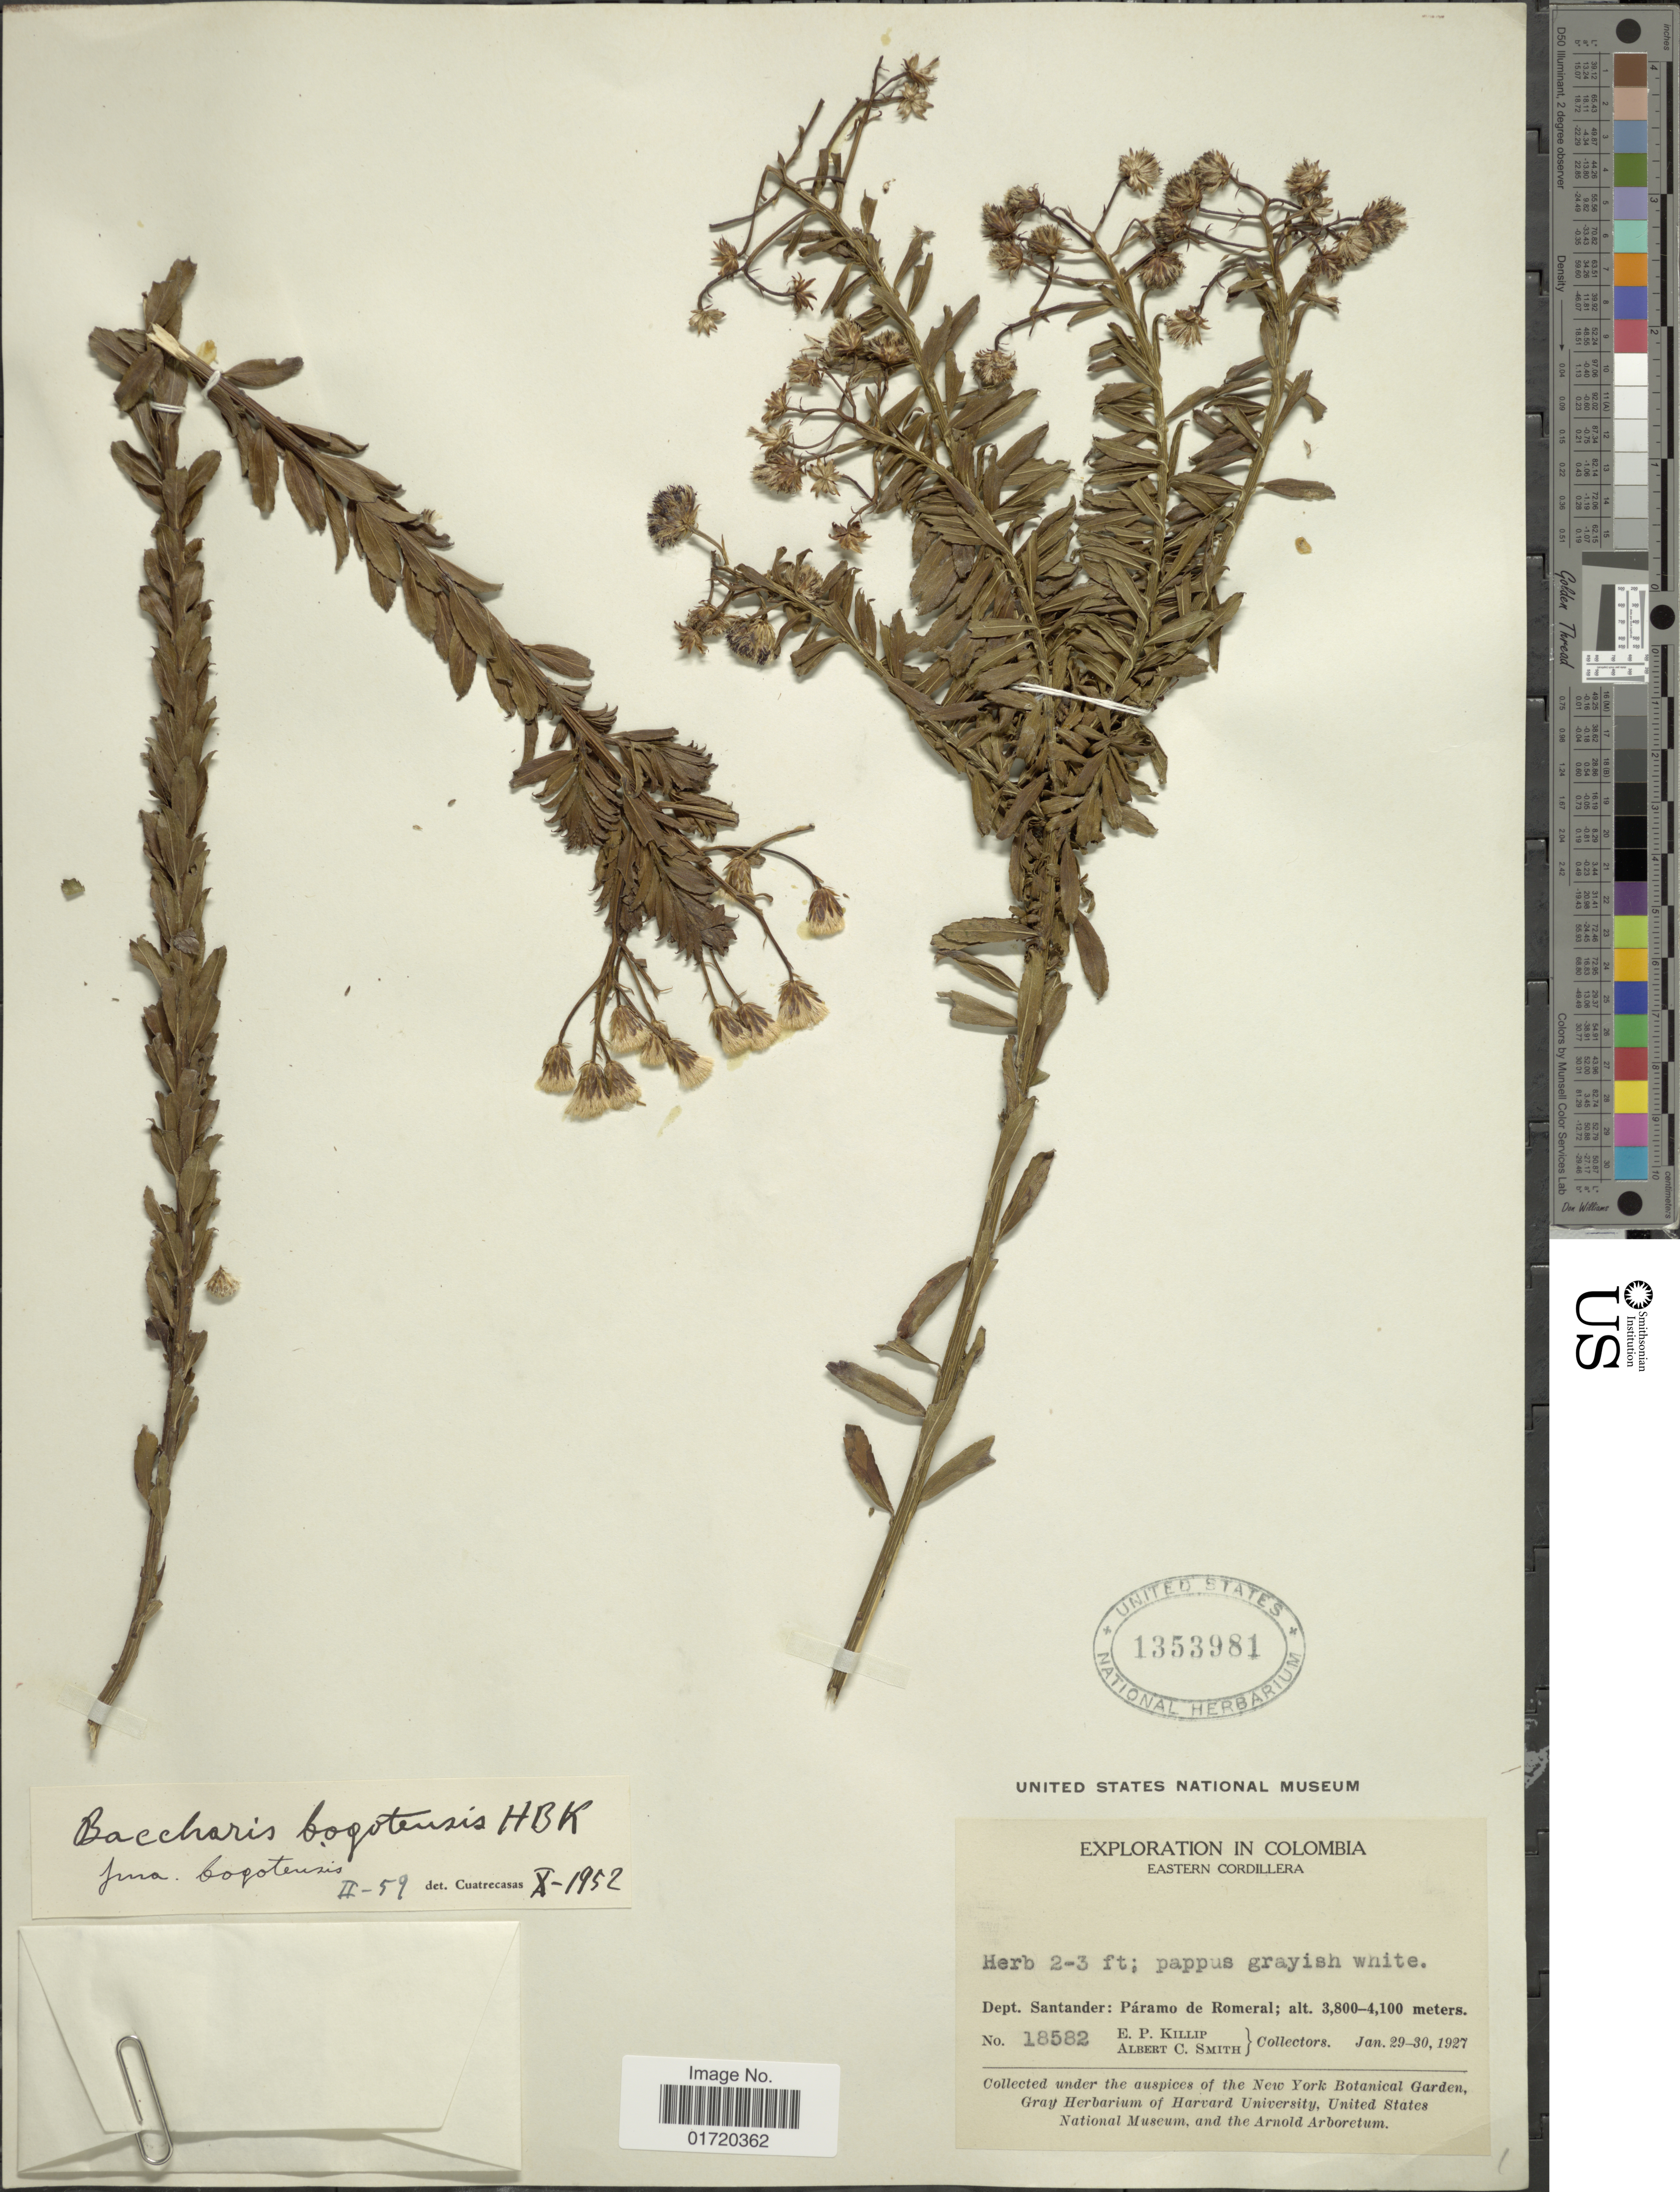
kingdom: Plantae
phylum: Tracheophyta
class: Magnoliopsida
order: Asterales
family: Asteraceae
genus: Baccharis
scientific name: Baccharis bogotensis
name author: Kunth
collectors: E. P. Killip & A. C. Smith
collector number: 18582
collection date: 1927-01-29/1927-01-30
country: Colombia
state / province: Santander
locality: Eastern Cordillera, Paramo de Romeral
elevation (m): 3800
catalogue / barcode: US 1353981